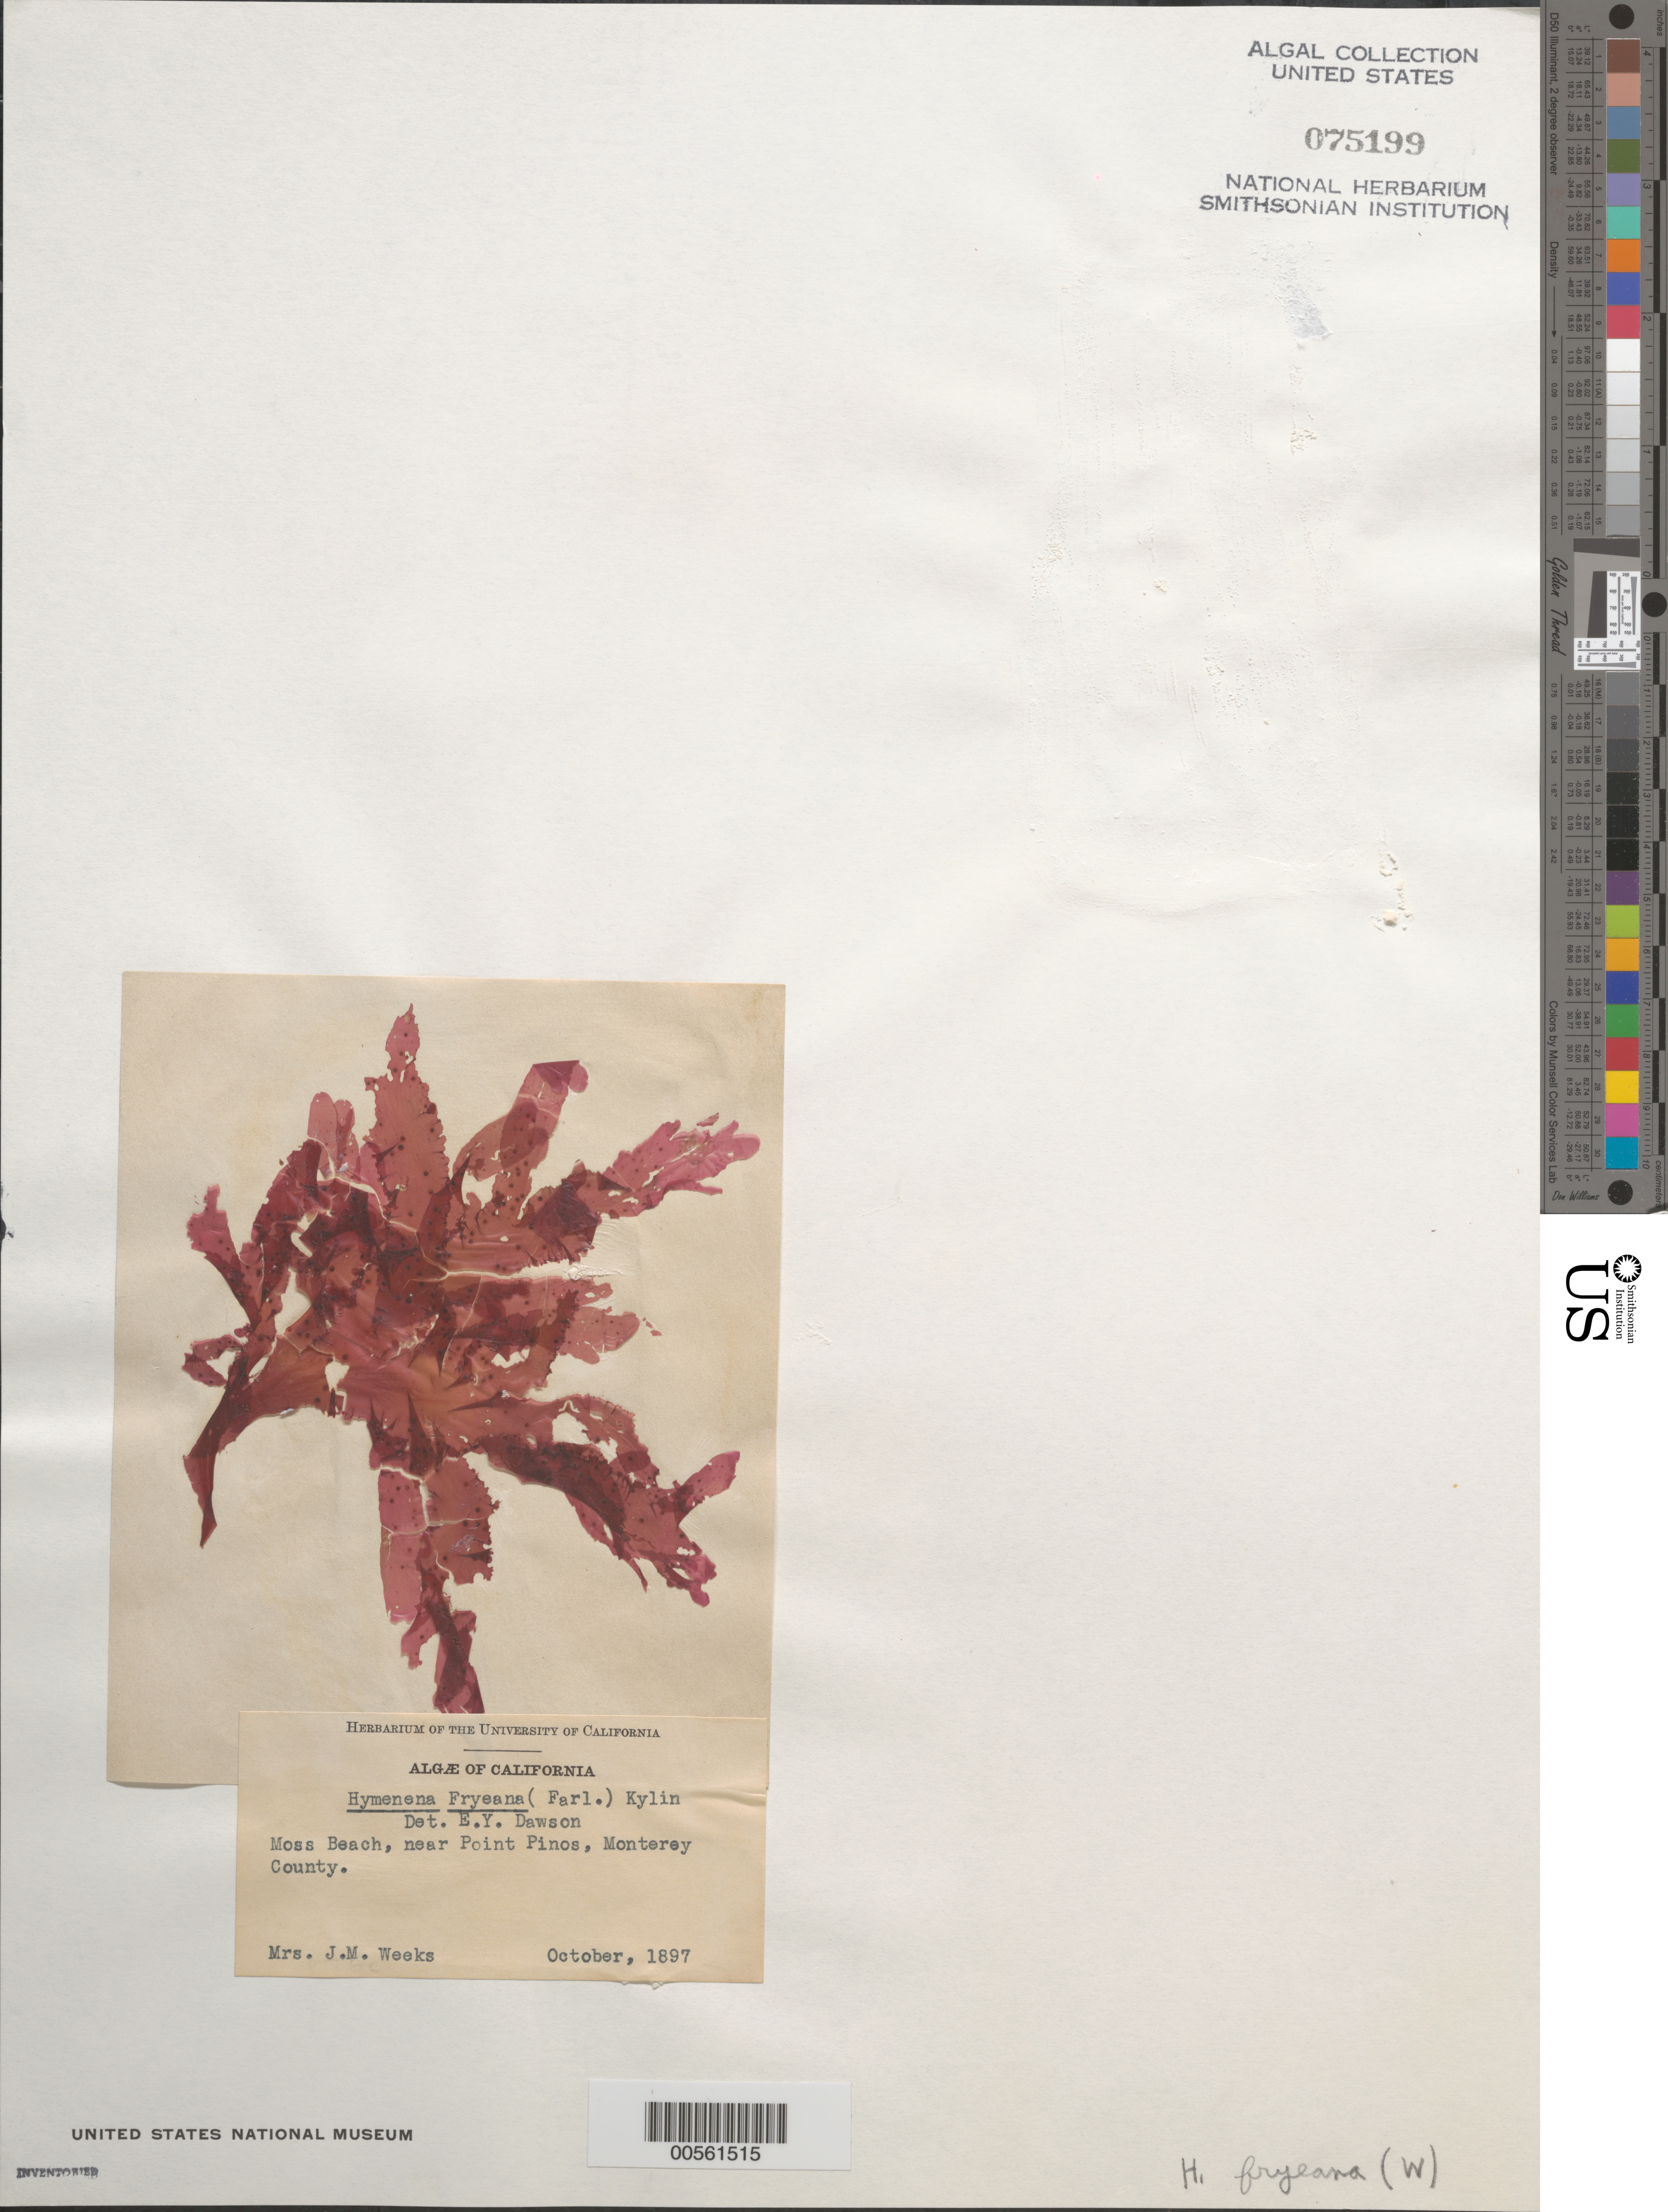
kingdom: Plantae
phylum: Rhodophyta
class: Florideophyceae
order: Ceramiales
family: Delesseriaceae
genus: Hymenena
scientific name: Hymenena fryeana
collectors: Mrs. J. Weeks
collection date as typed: Oct 1897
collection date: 1897-10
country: United States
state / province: California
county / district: Monterey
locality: Moss Beach, near Point Pinos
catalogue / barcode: US 75199